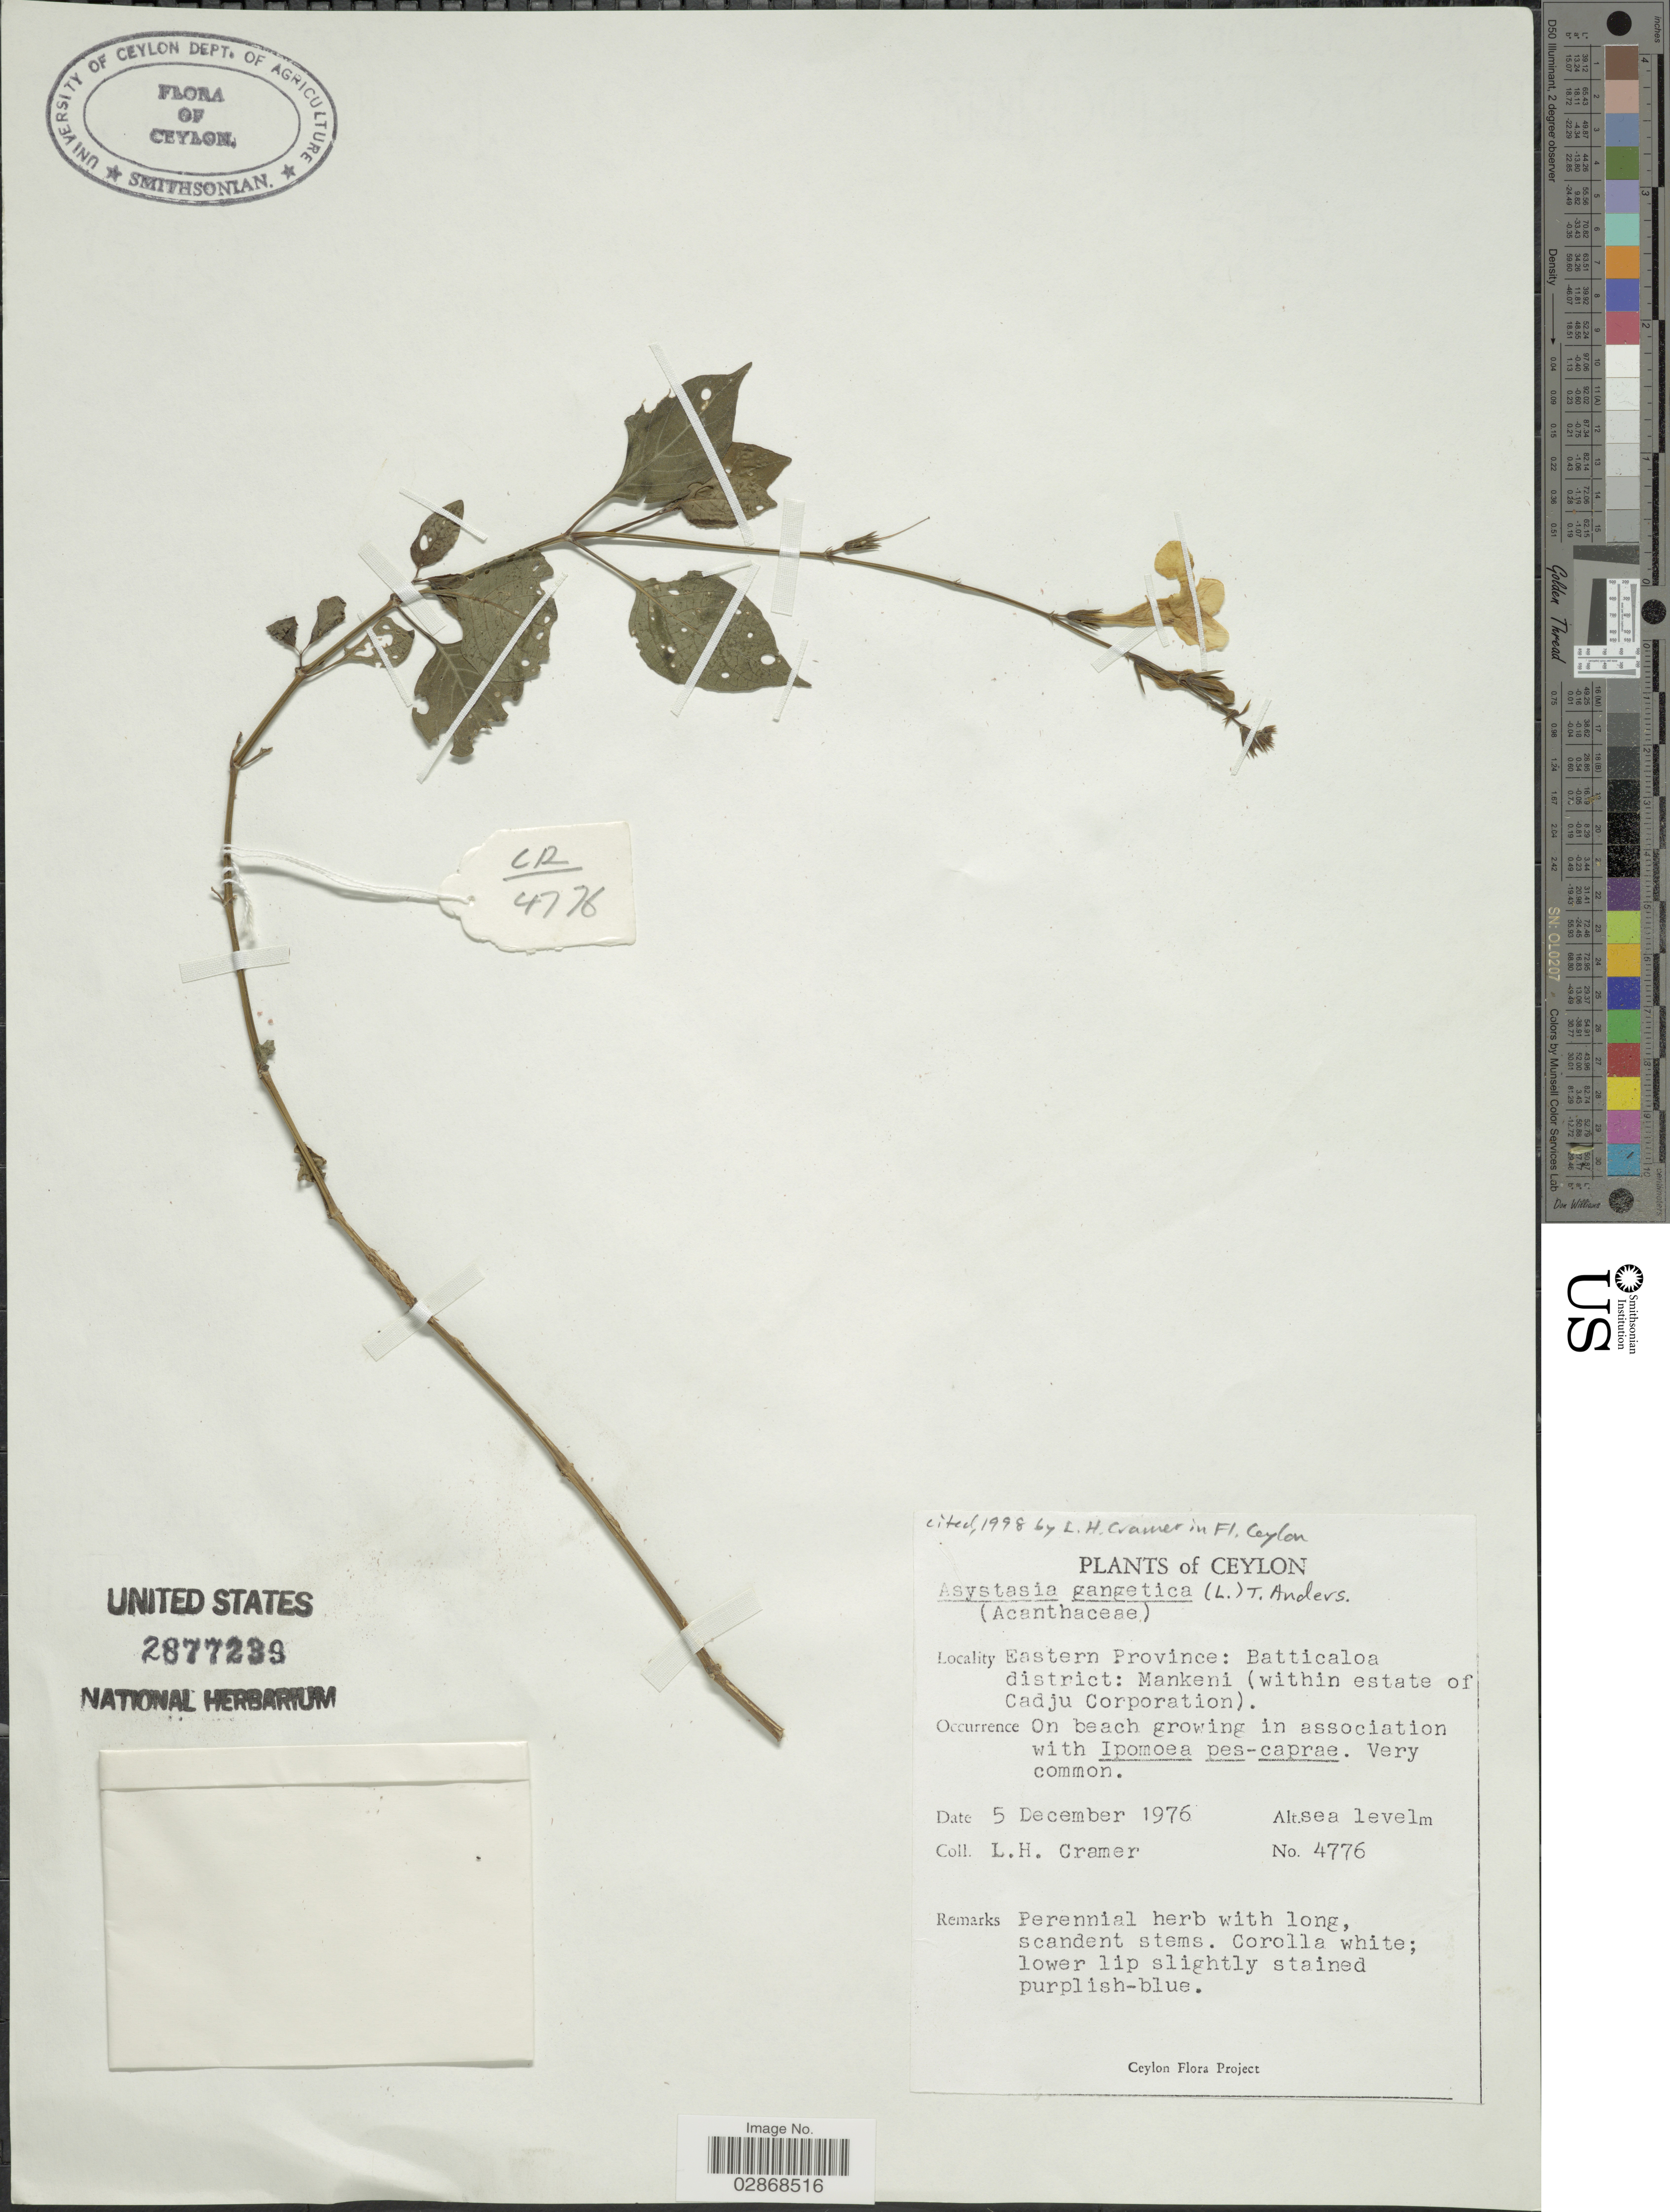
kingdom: Plantae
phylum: Tracheophyta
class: Magnoliopsida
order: Lamiales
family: Acanthaceae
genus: Asystasia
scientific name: Asystasia gangetica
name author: (L.) T. Anderson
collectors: L. H. Cramer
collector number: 4776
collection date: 1976-12-05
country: Sri Lanka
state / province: Eastern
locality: Ceylon. Batticaloa district: Mankeni (within estate of Cadju Corporation).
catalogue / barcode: US 2877239